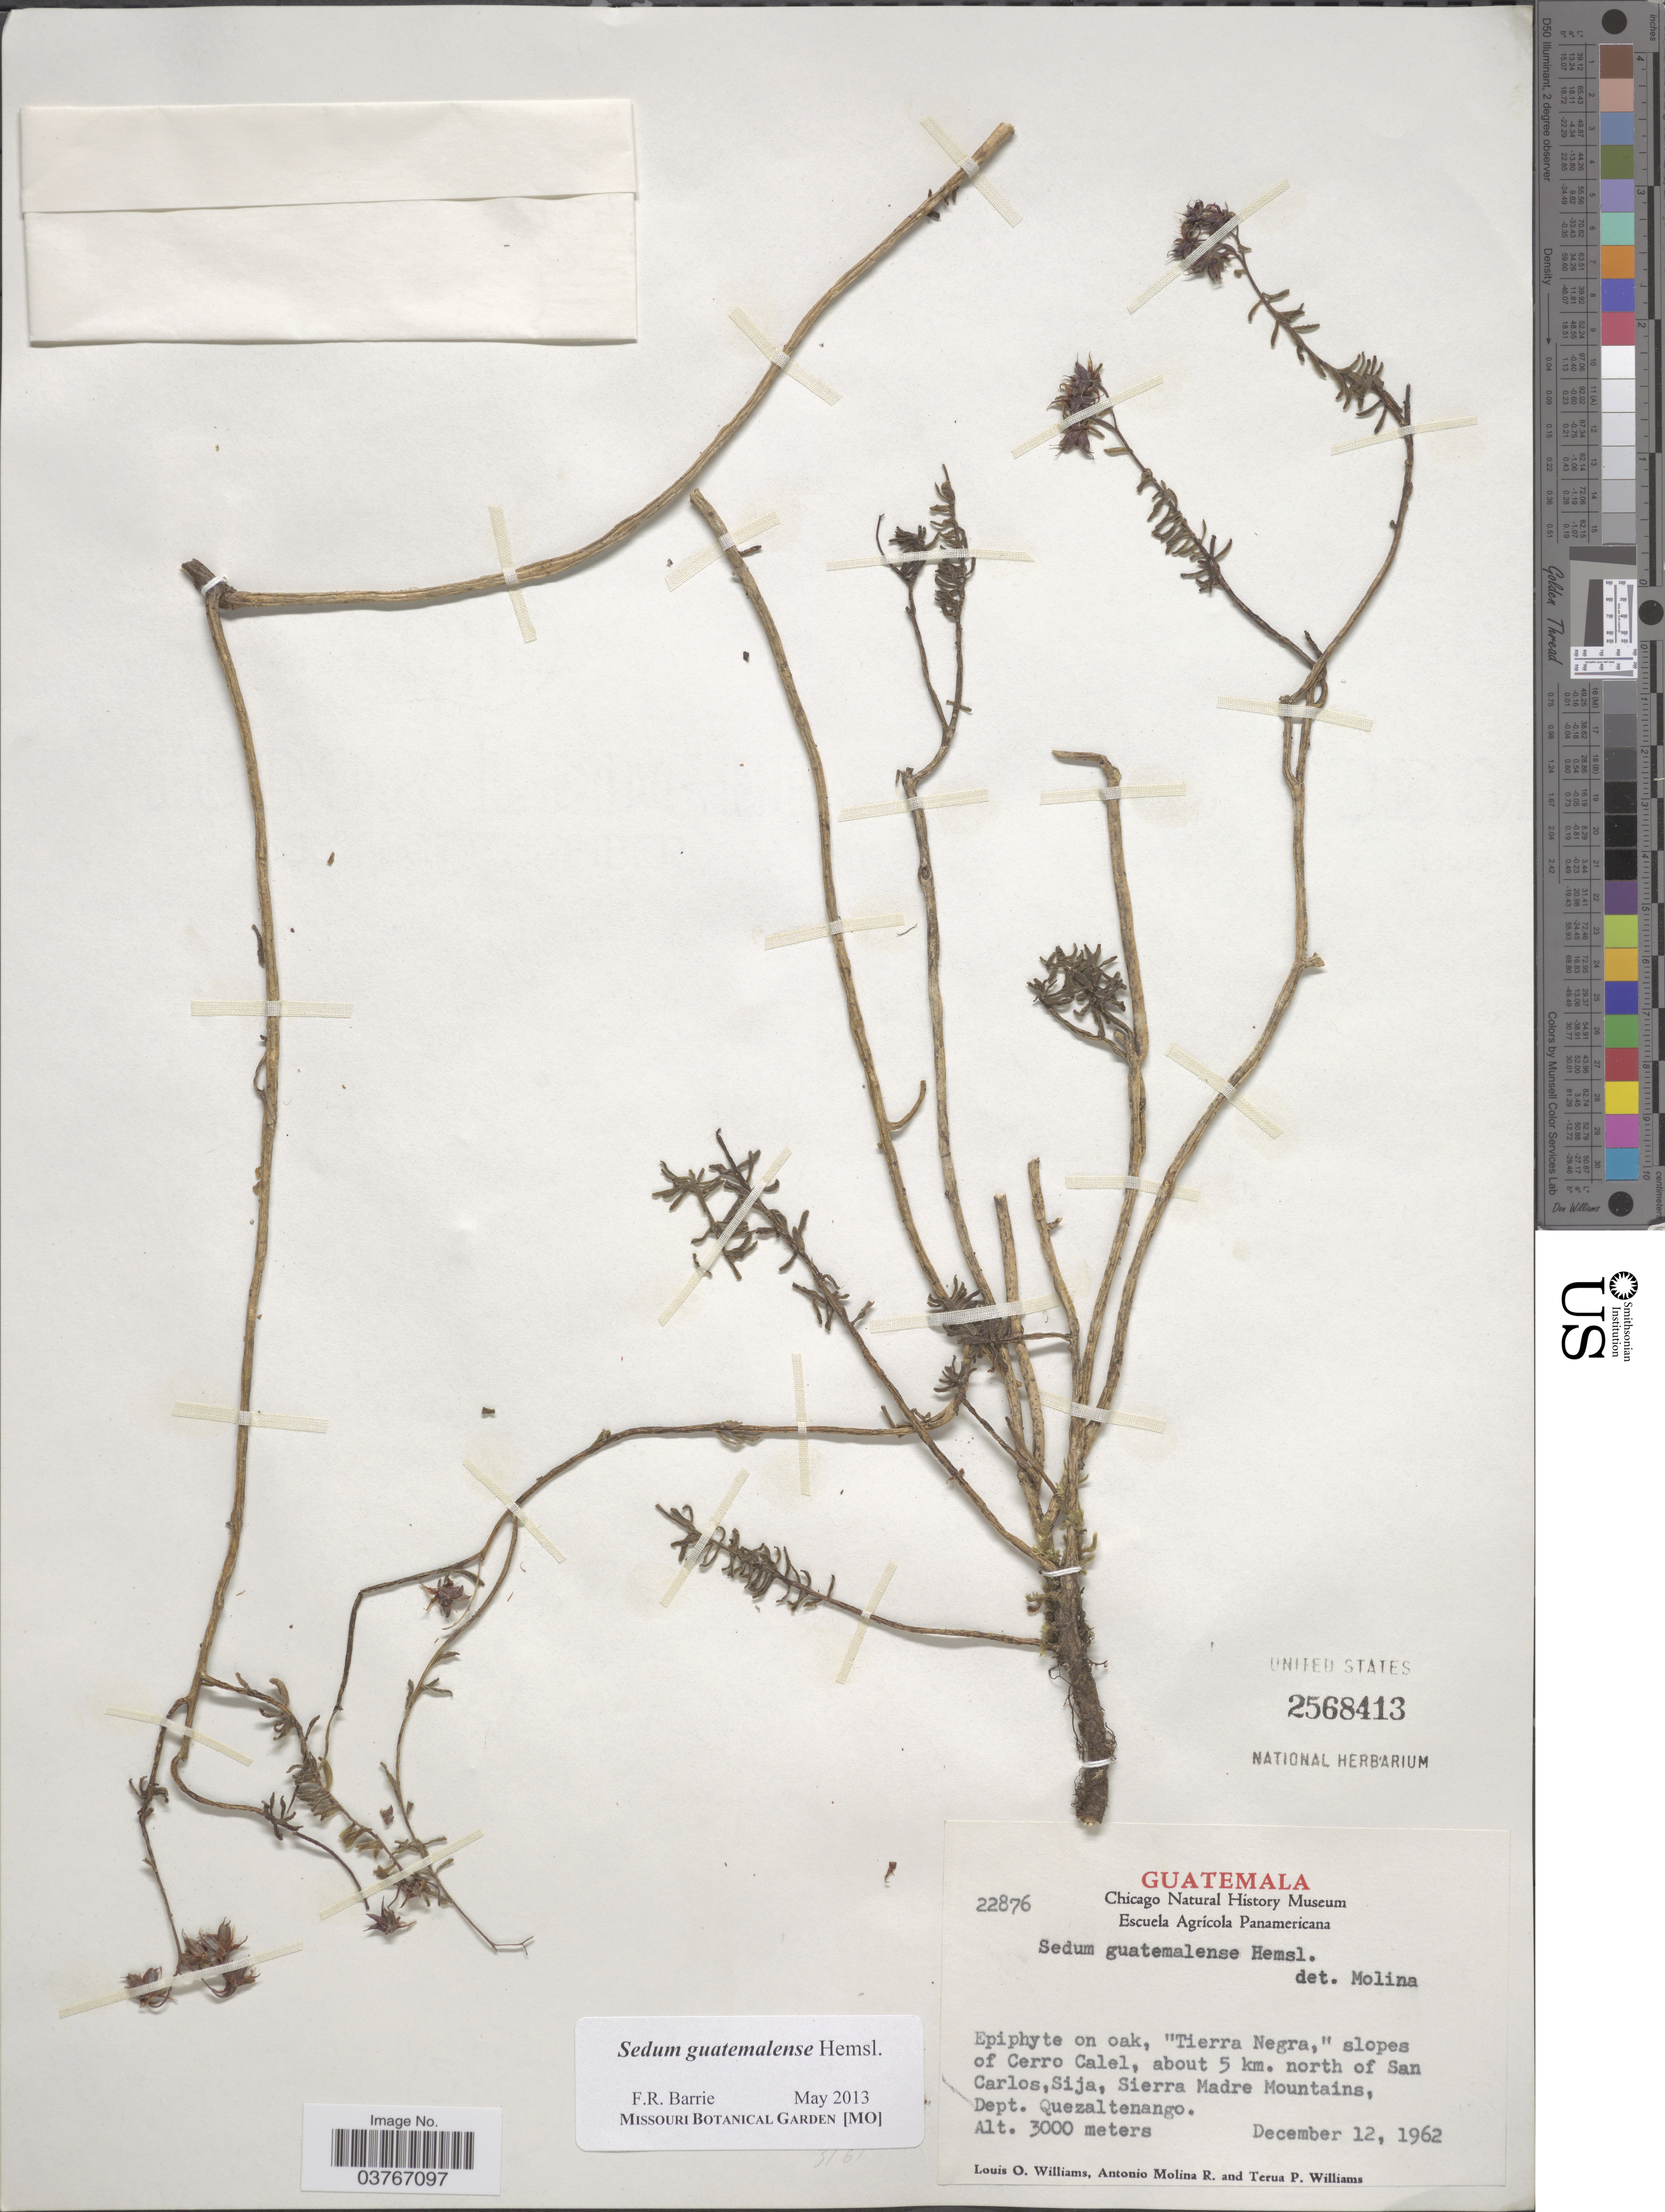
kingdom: Plantae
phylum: Tracheophyta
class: Magnoliopsida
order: Saxifragales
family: Crassulaceae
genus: Sedum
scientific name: Sedum guatemalense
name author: Hemsl.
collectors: L. O. Williams, A. Molina R. & T. Williams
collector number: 22876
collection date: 1962-12-12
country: Guatemala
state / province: Quetzaltenango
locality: Tierra Negra,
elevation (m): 3000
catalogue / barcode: US 2568413